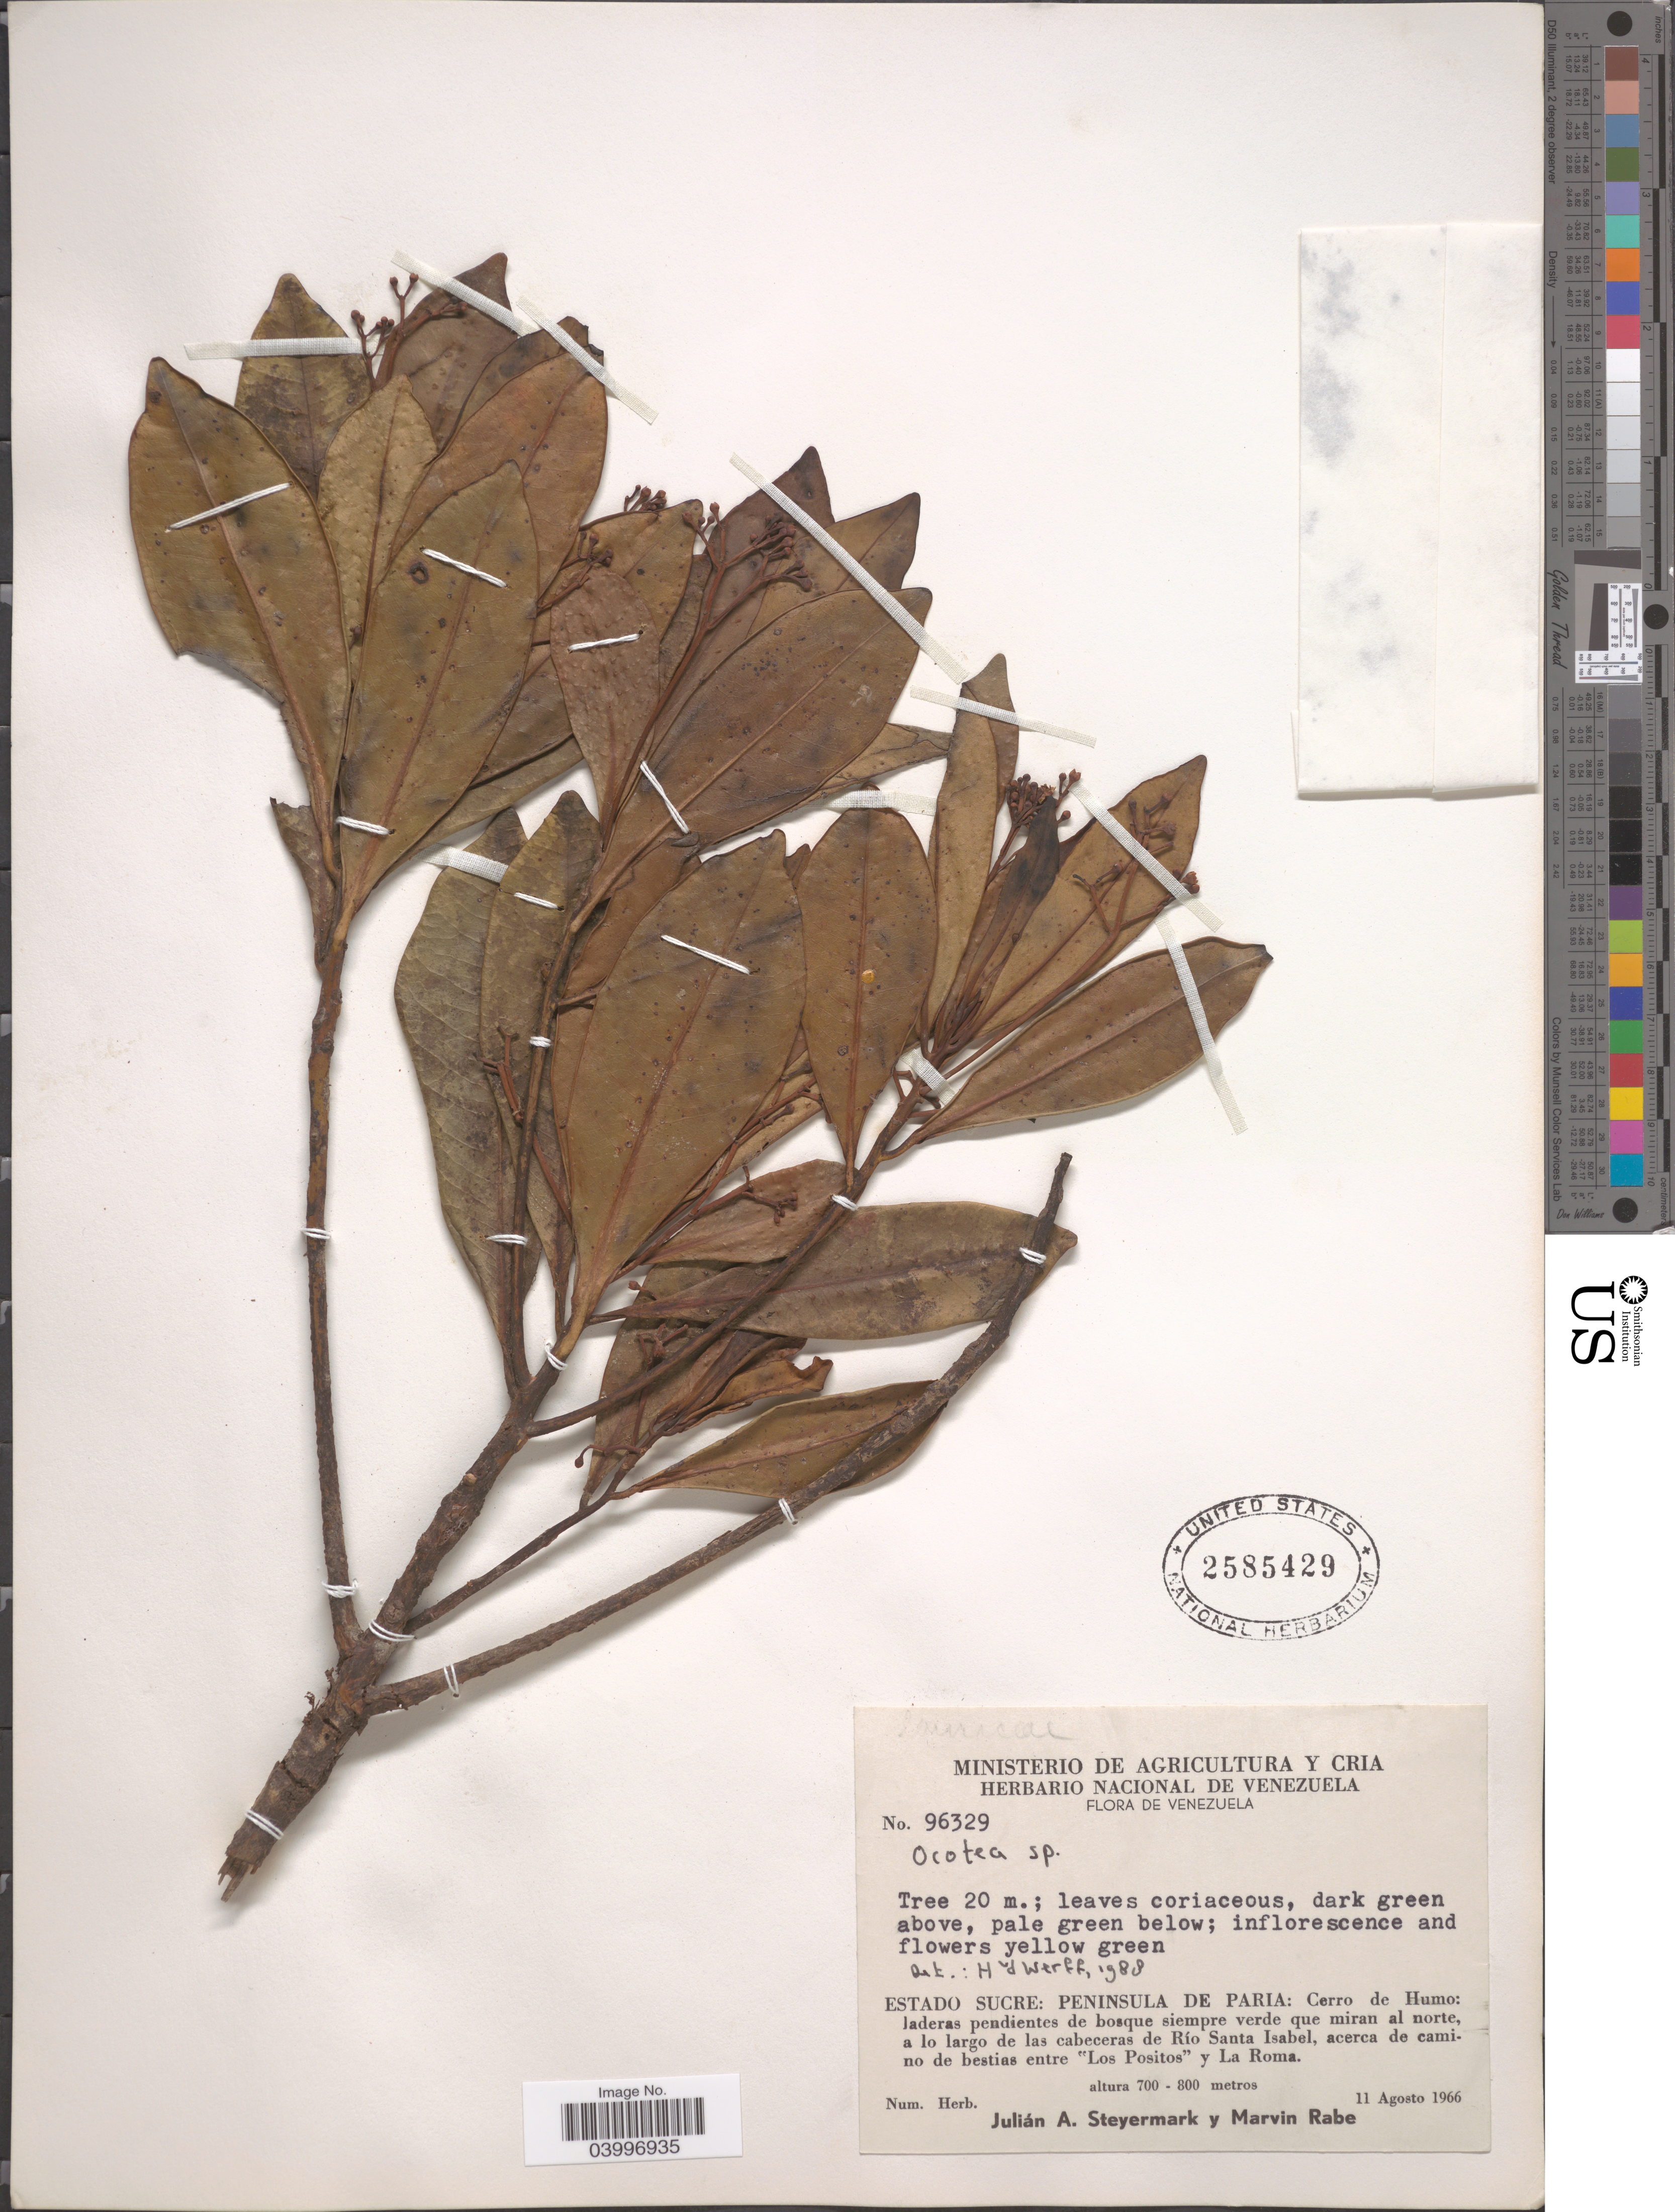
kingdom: Plantae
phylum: Tracheophyta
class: Magnoliopsida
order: Laurales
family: Lauraceae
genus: Ocotea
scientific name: Ocotea sp.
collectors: J. Steyermark & M. Rabe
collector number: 96329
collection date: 1966-08-11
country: Venezuela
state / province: Sucre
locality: Estado Sucre: Peninsula de Paria: Cerro de Humo: laderas pendientes de bosque siempre verde que miran al norte, a lo largo de las cabeceras de Río Santa Isabel, acerca de camino de bestias entre 'Los Positos' y La Roma.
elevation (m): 700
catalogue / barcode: US 2585429